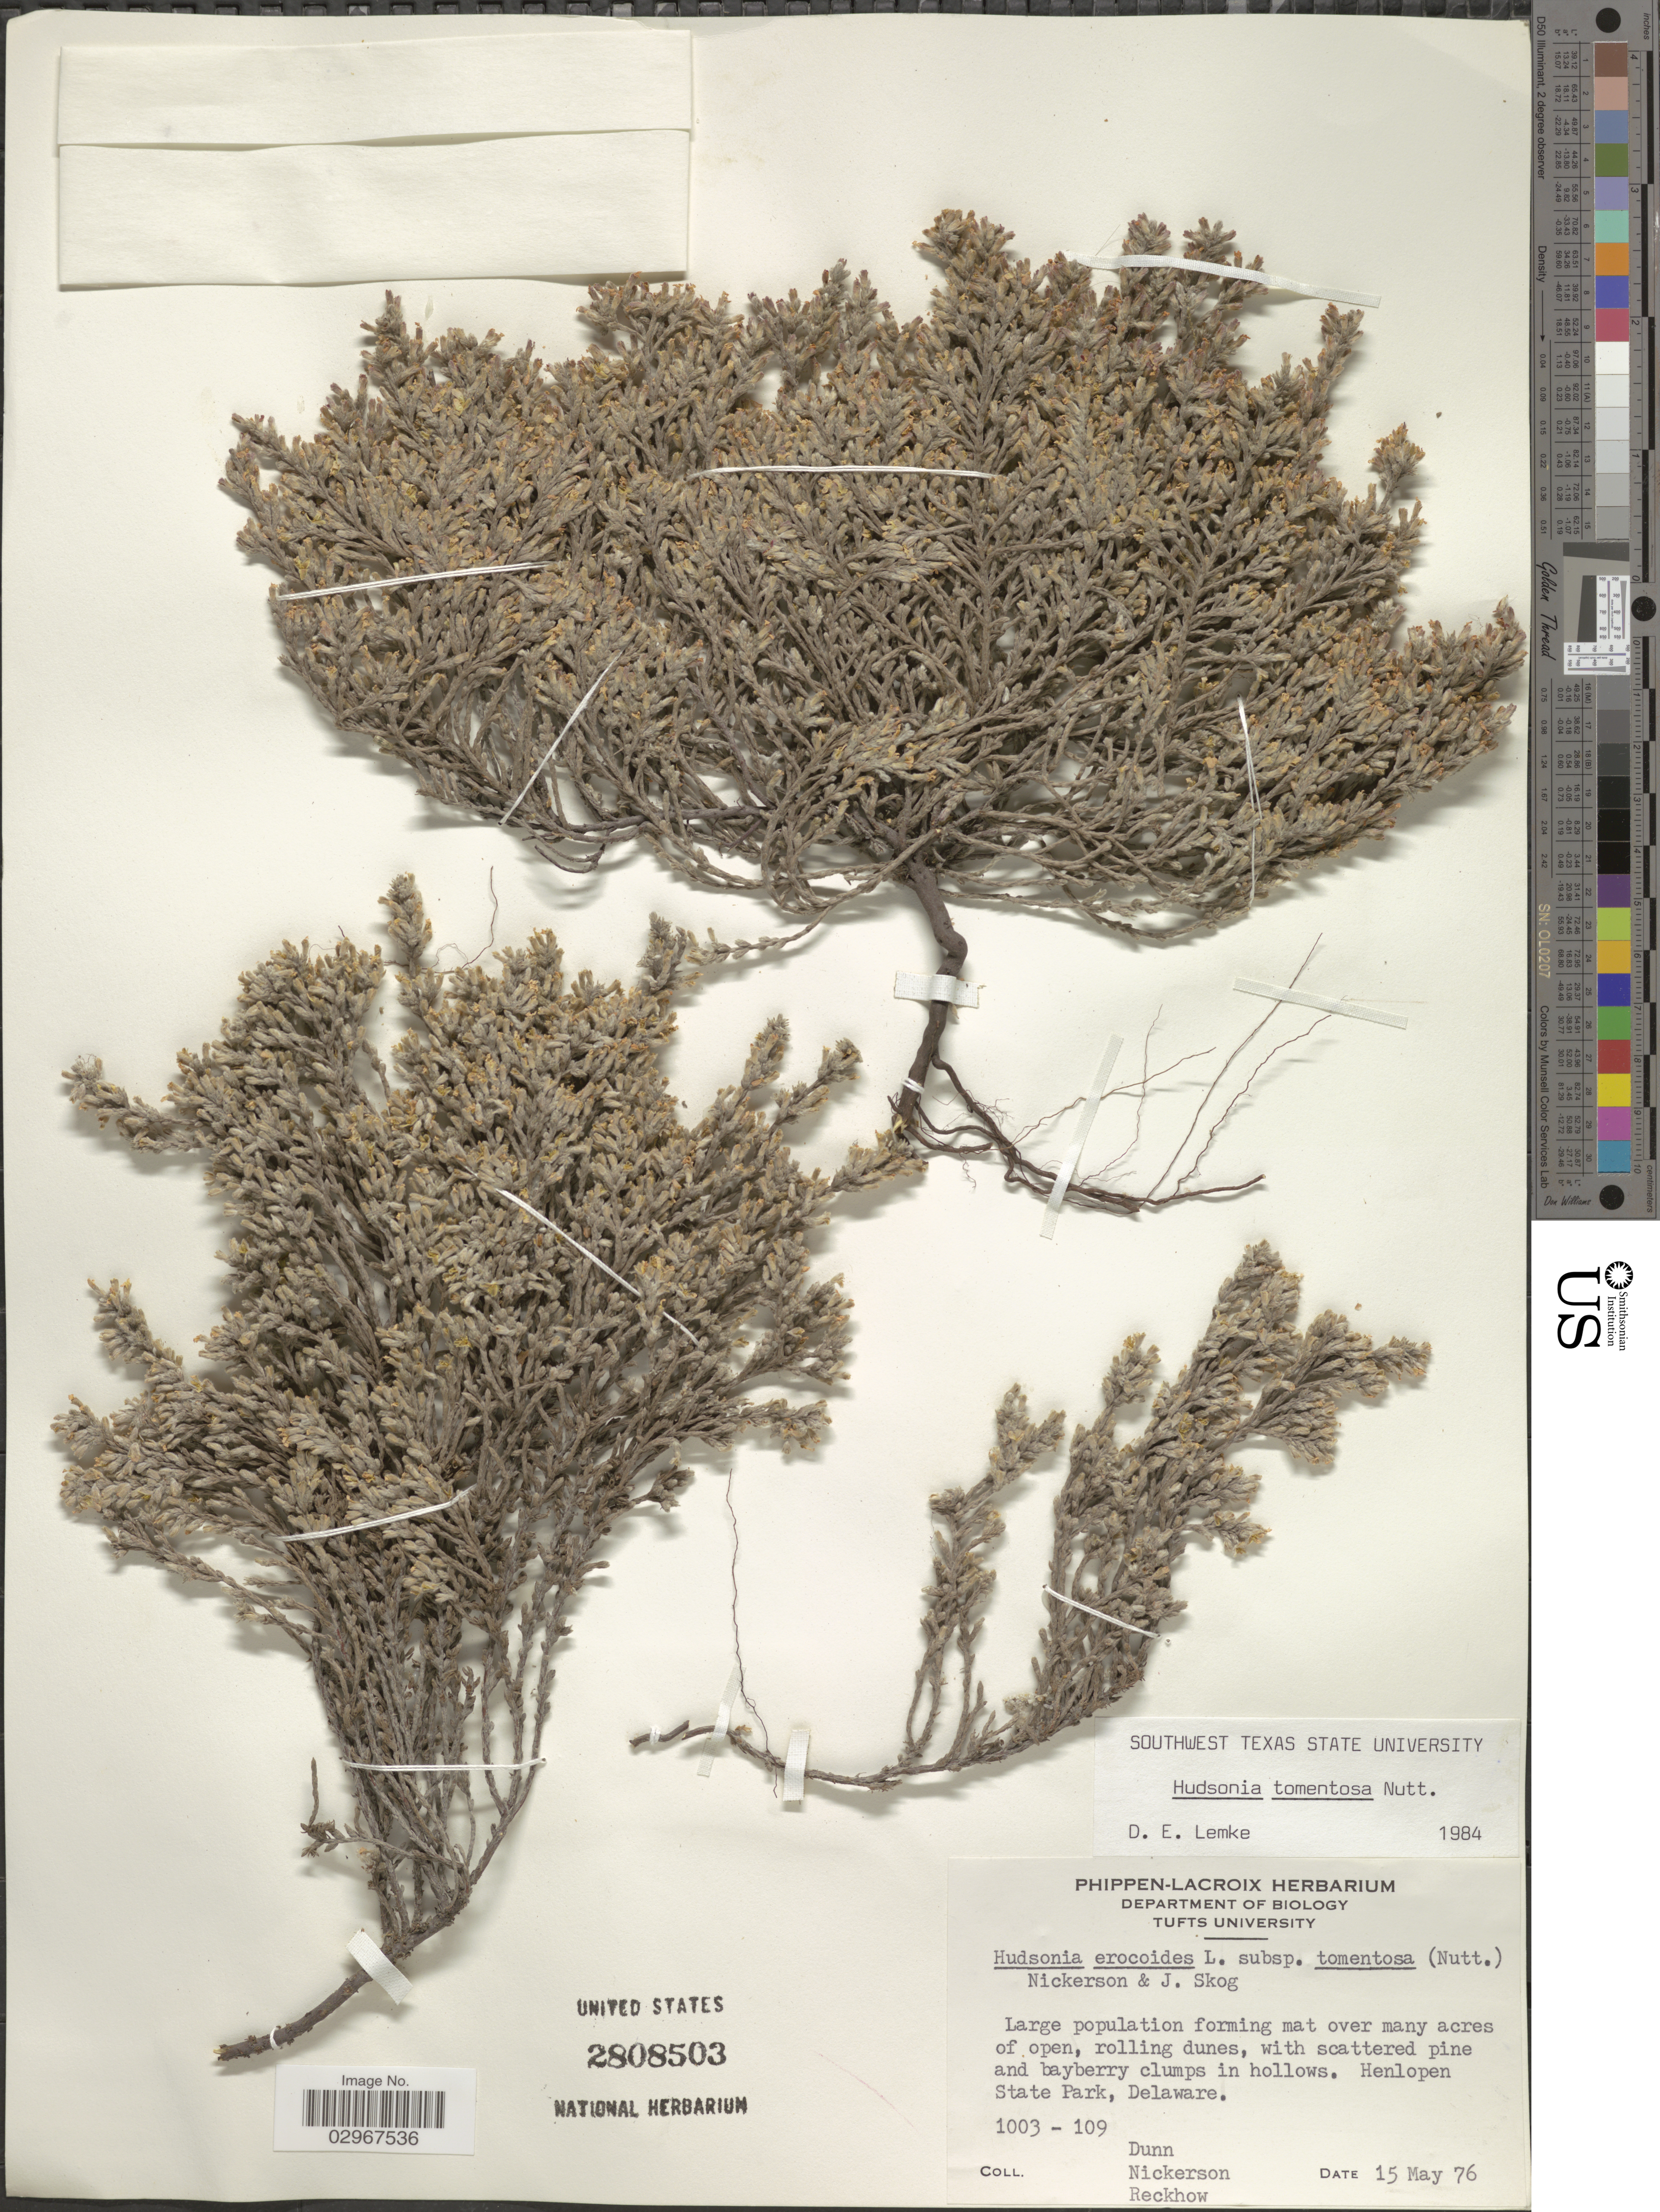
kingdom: Plantae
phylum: Tracheophyta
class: Magnoliopsida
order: Malvales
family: Cistaceae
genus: Hudsonia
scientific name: Hudsonia tomentosa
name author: Nutt.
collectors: -- Dunn, Nickerson, -- & Reckhow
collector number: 1003-109?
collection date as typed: Transcribed d/m/y: 15/5/76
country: United States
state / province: Delaware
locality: Henlopen State Park.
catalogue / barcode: US 2808503